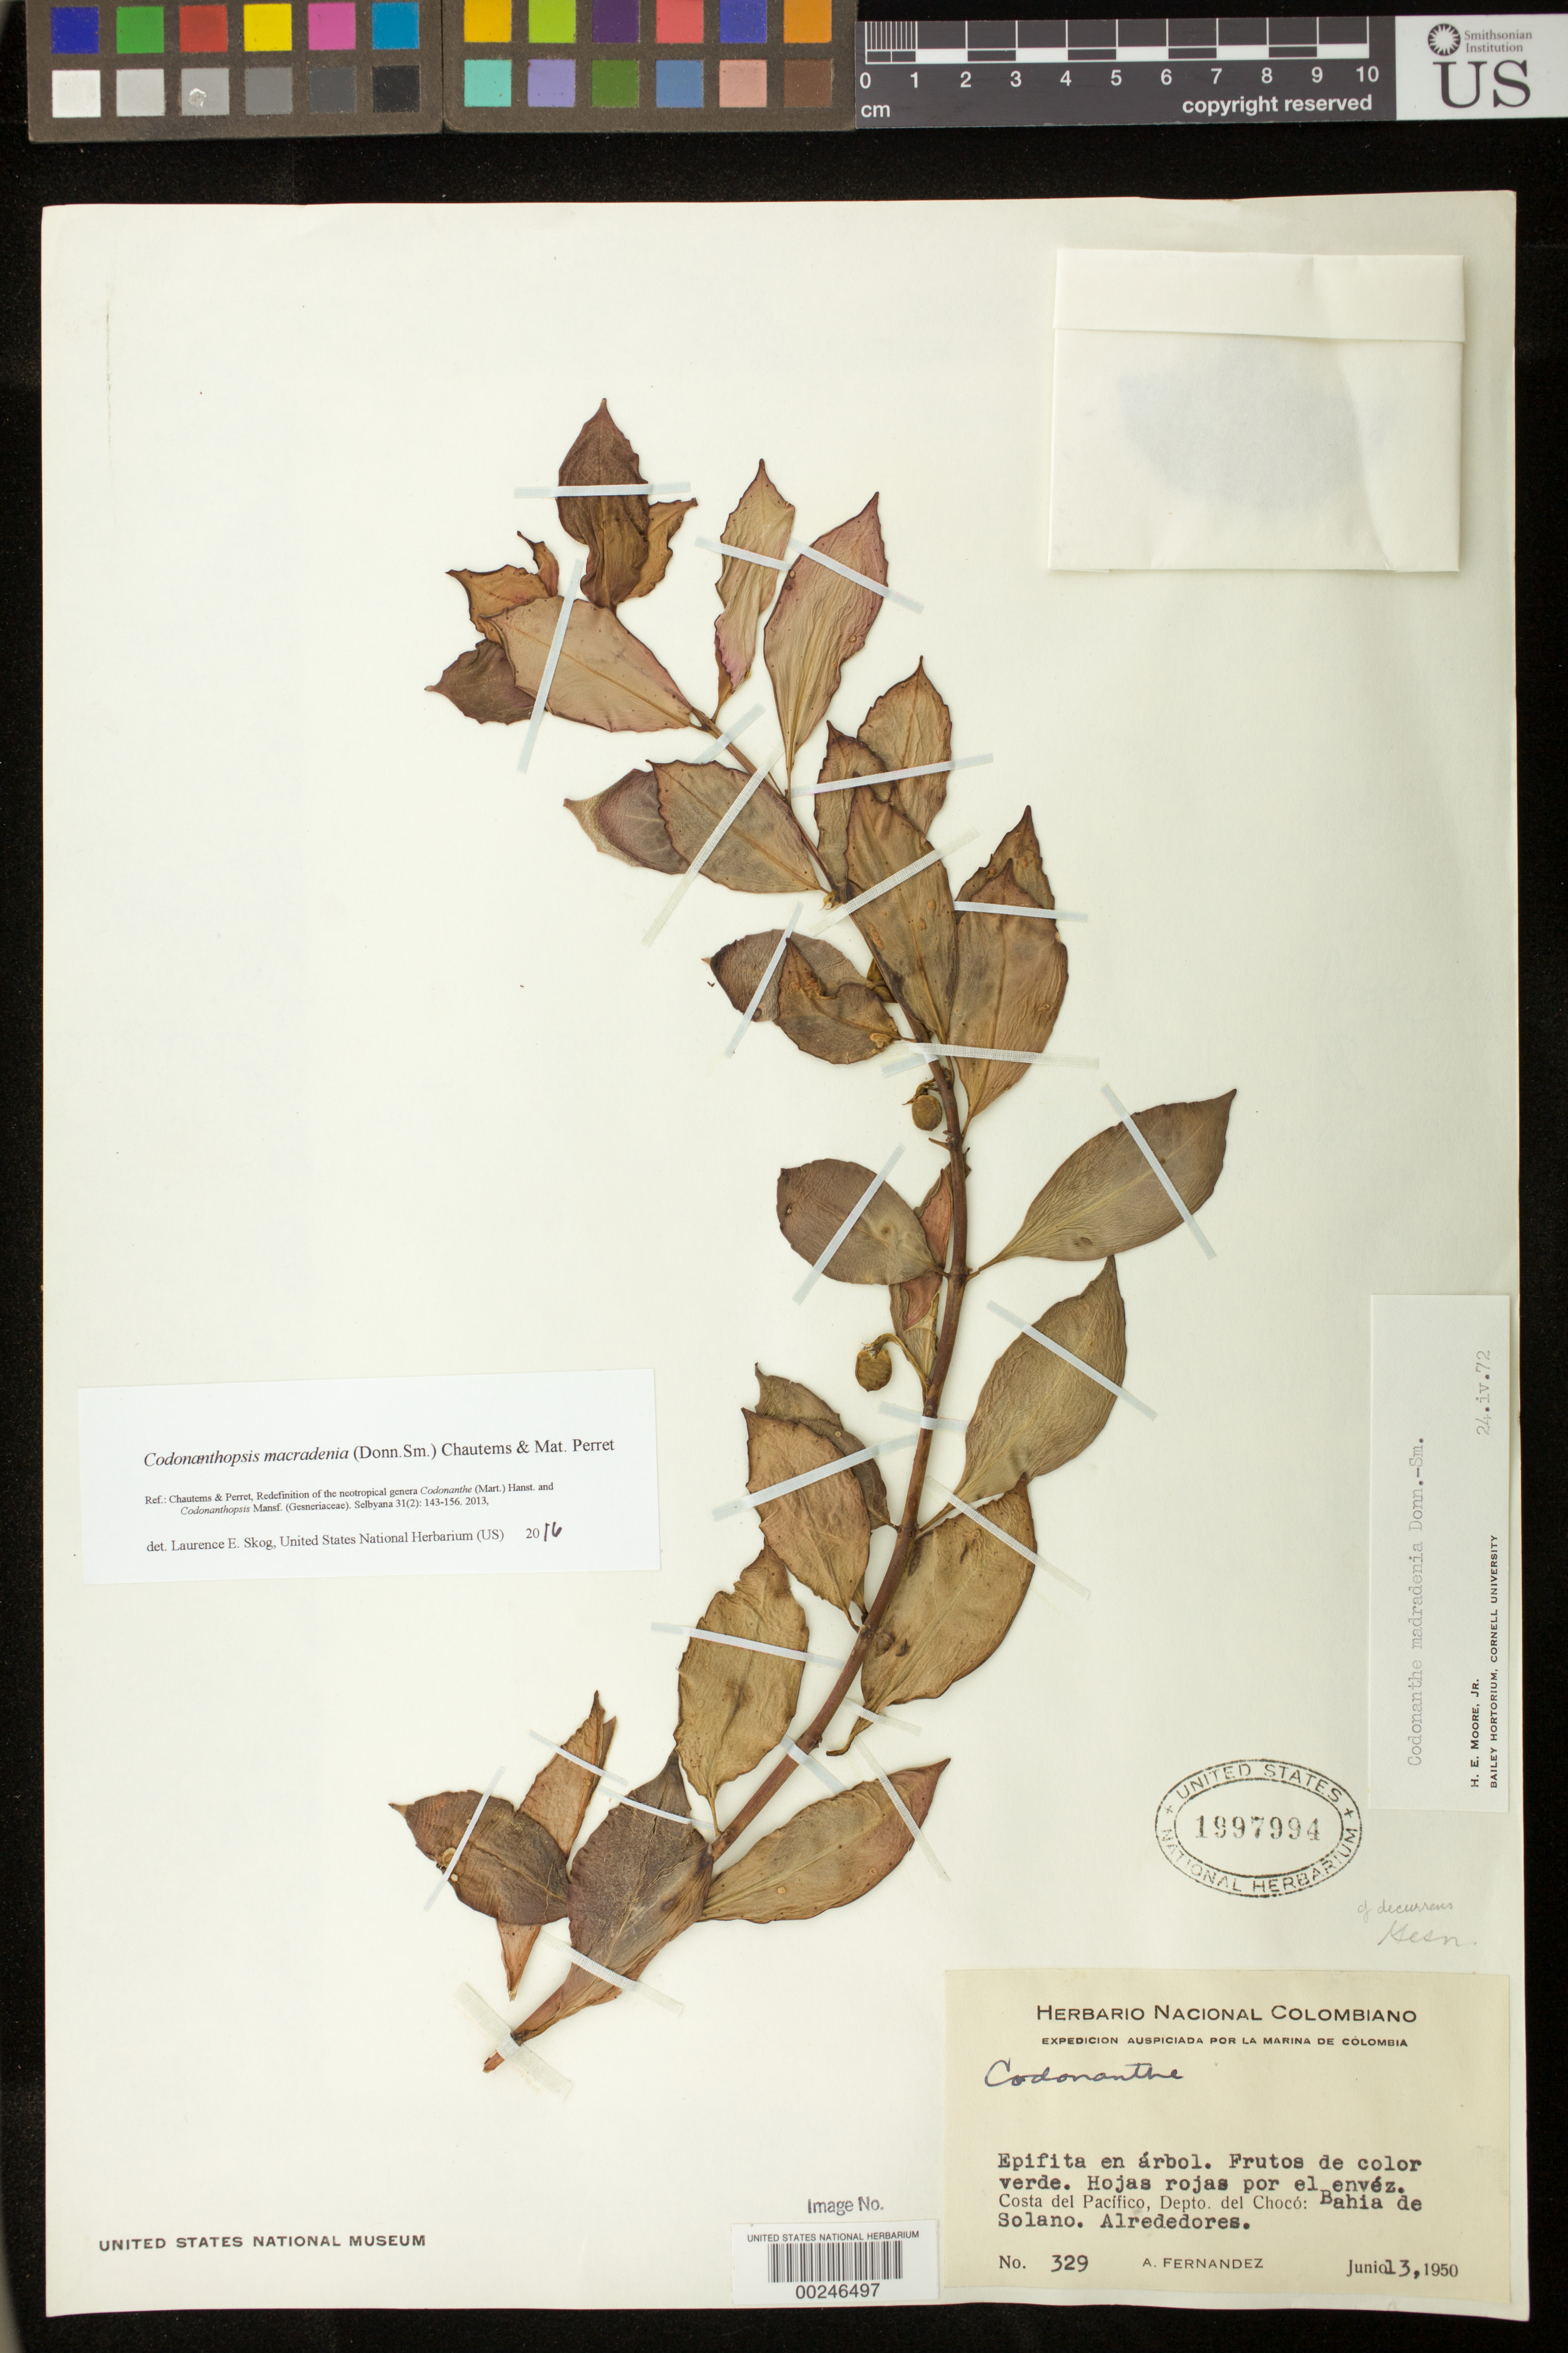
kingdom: Plantae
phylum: Tracheophyta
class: Magnoliopsida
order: Lamiales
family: Gesneriaceae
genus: Codonanthopsis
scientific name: Codonanthopsis macradenia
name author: (Donn. Sm.) Chautems & Mat.Perret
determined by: Skog, Laurence E.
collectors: A. Fernandez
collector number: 329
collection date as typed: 13 Jun 1950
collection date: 1950-06-13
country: Colombia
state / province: Chocó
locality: Pacific coast, Bahia de Solano, environs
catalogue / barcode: US 1997994